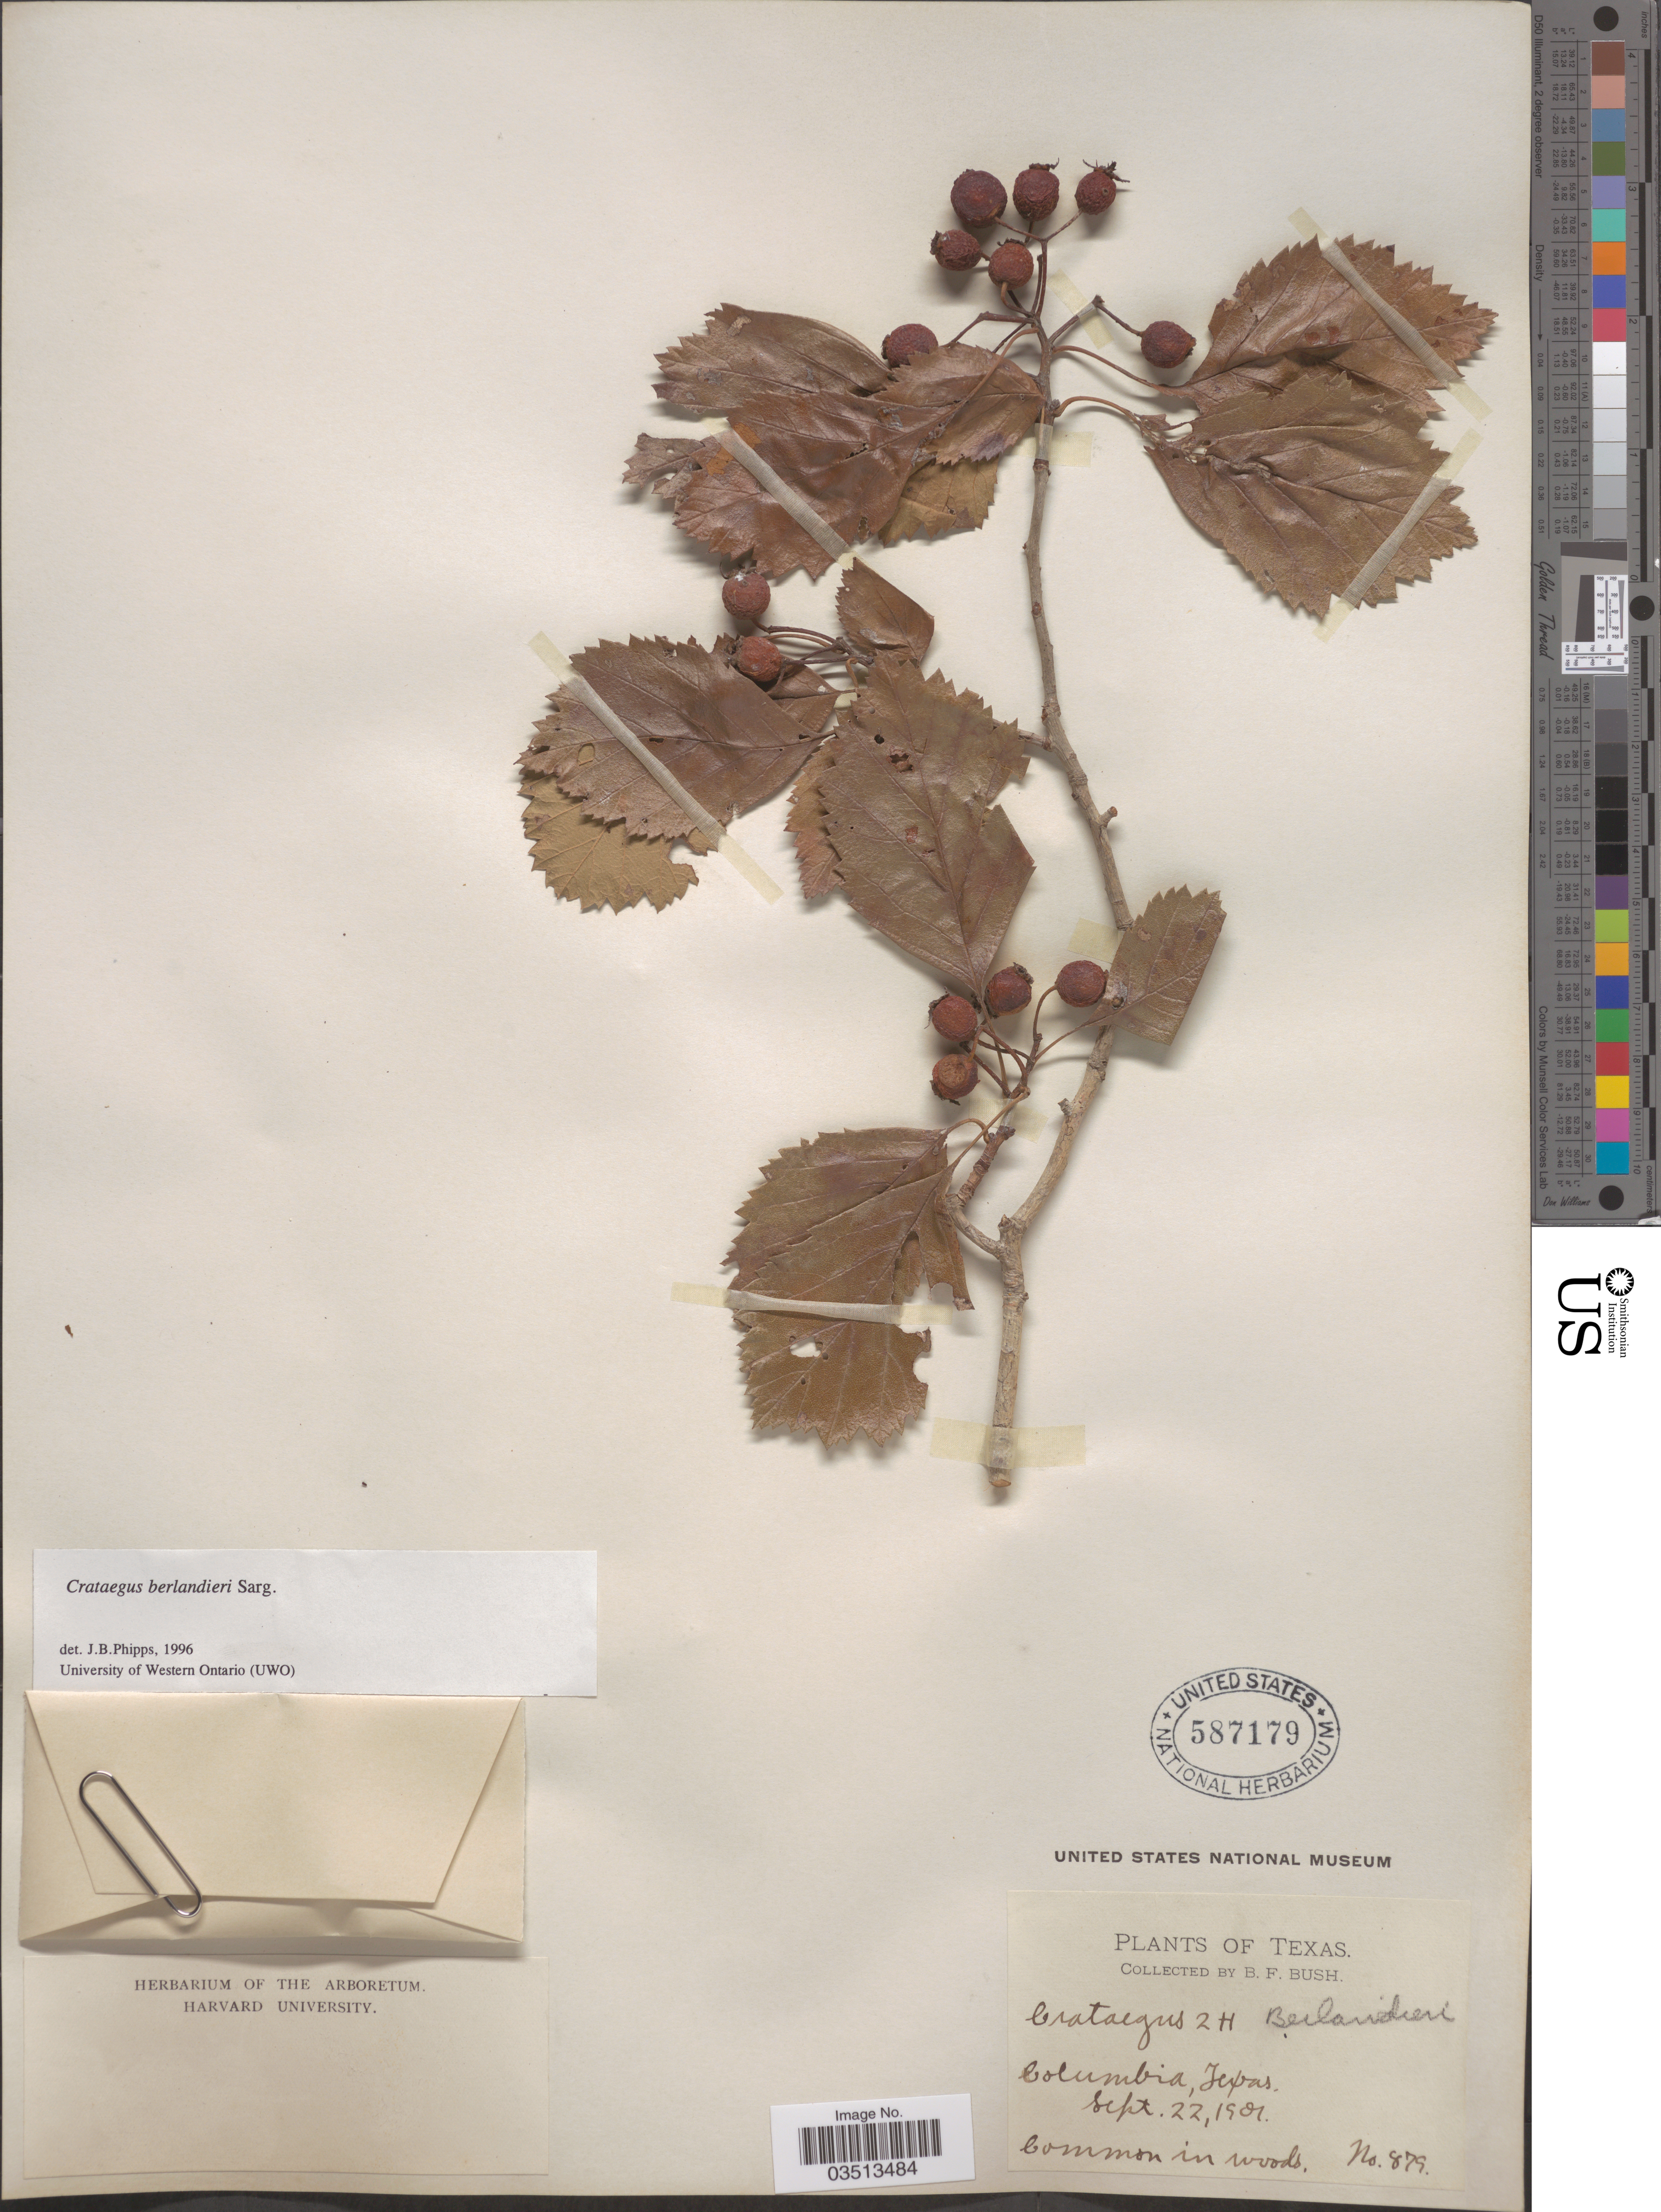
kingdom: Plantae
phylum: Tracheophyta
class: Magnoliopsida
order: Rosales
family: Rosaceae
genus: Crataegus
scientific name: Crataegus berlandieri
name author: Sarg.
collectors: B. F. Bush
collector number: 879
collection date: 1901-09-22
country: United States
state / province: Texas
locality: Columbia.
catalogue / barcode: US 587179